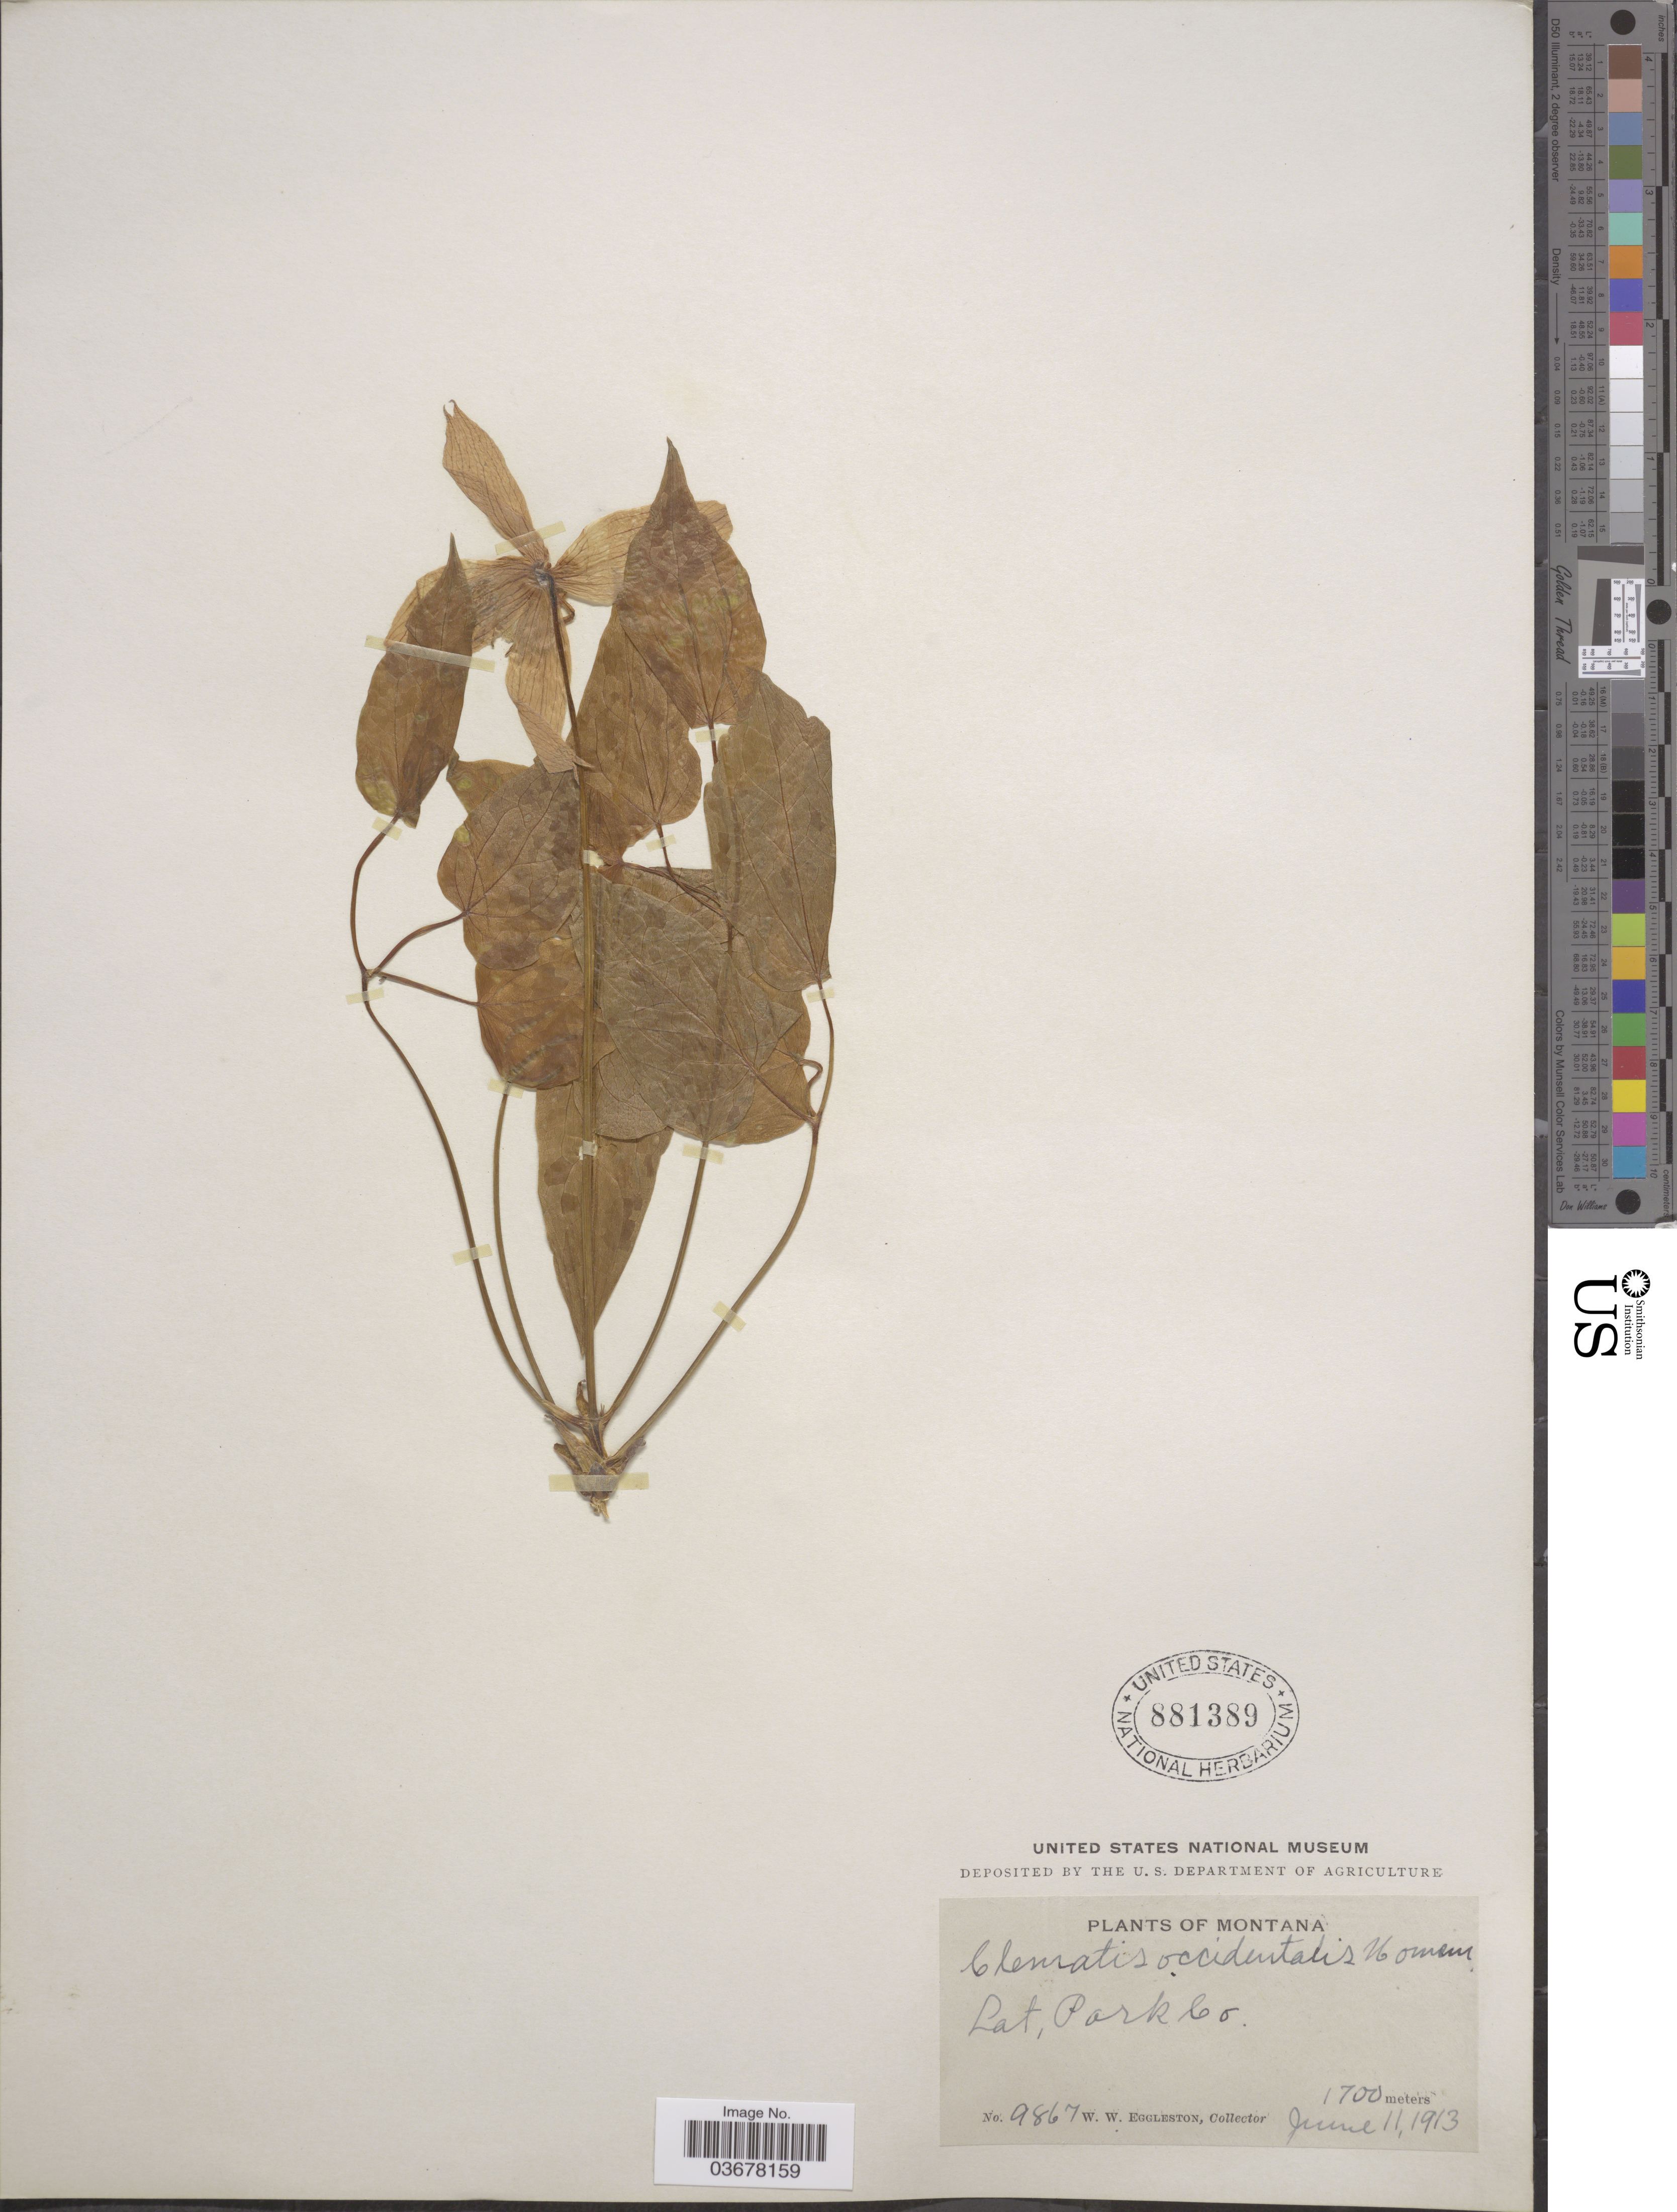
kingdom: Plantae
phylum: Tracheophyta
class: Magnoliopsida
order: Ranunculales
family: Ranunculaceae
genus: Clematis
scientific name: Clematis occidentalis var. grosseserrata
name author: (Rydb.) J.S. Pringle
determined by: Strong, M. T., (US), Smithsonian Institution - National Museum of Natural History (UNITED STATES)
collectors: W. W. Eggleston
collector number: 9867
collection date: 1913-06-11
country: United States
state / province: Montana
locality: Lat, Park Co.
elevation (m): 1700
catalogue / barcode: US 881389